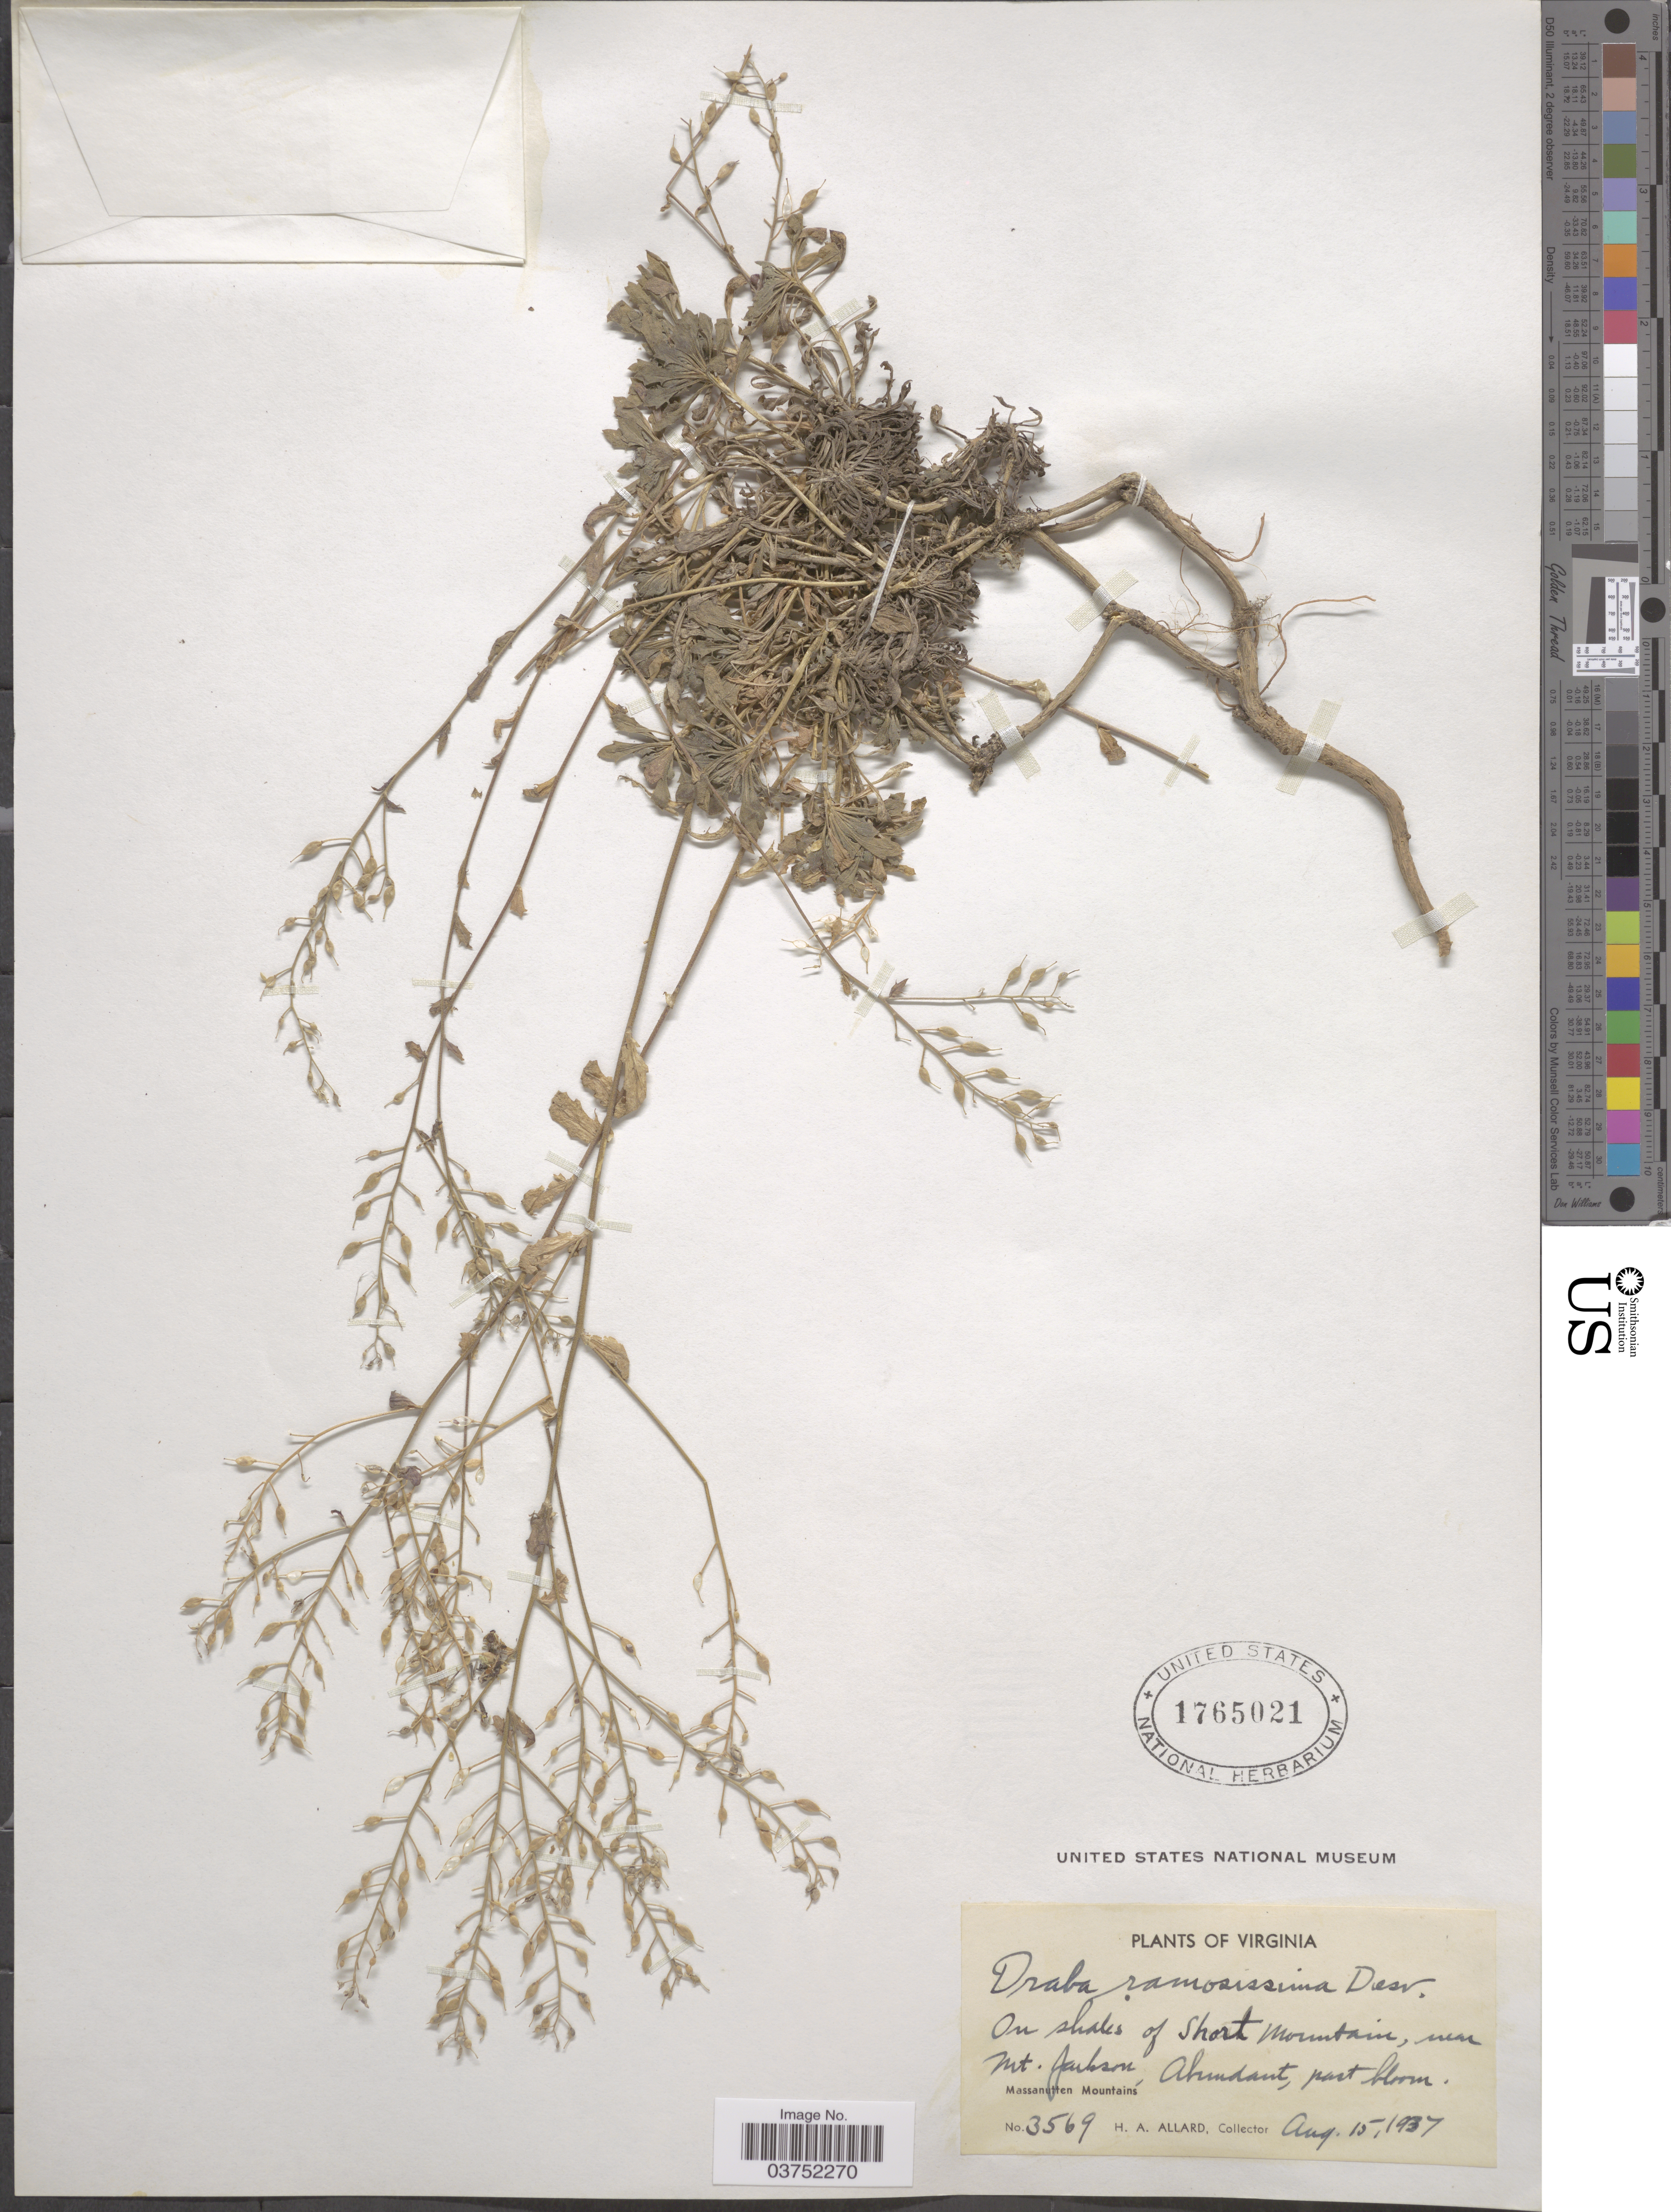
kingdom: Plantae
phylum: Tracheophyta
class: Magnoliopsida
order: Brassicales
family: Brassicaceae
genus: Draba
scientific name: Draba ramosissima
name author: Desv.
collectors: H. A. Allard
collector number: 3569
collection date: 1937-08-15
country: United States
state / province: Virginia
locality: On shales of Short Mountain, near Mt. Jackson. Massanutten Mountains.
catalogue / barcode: US 1765021